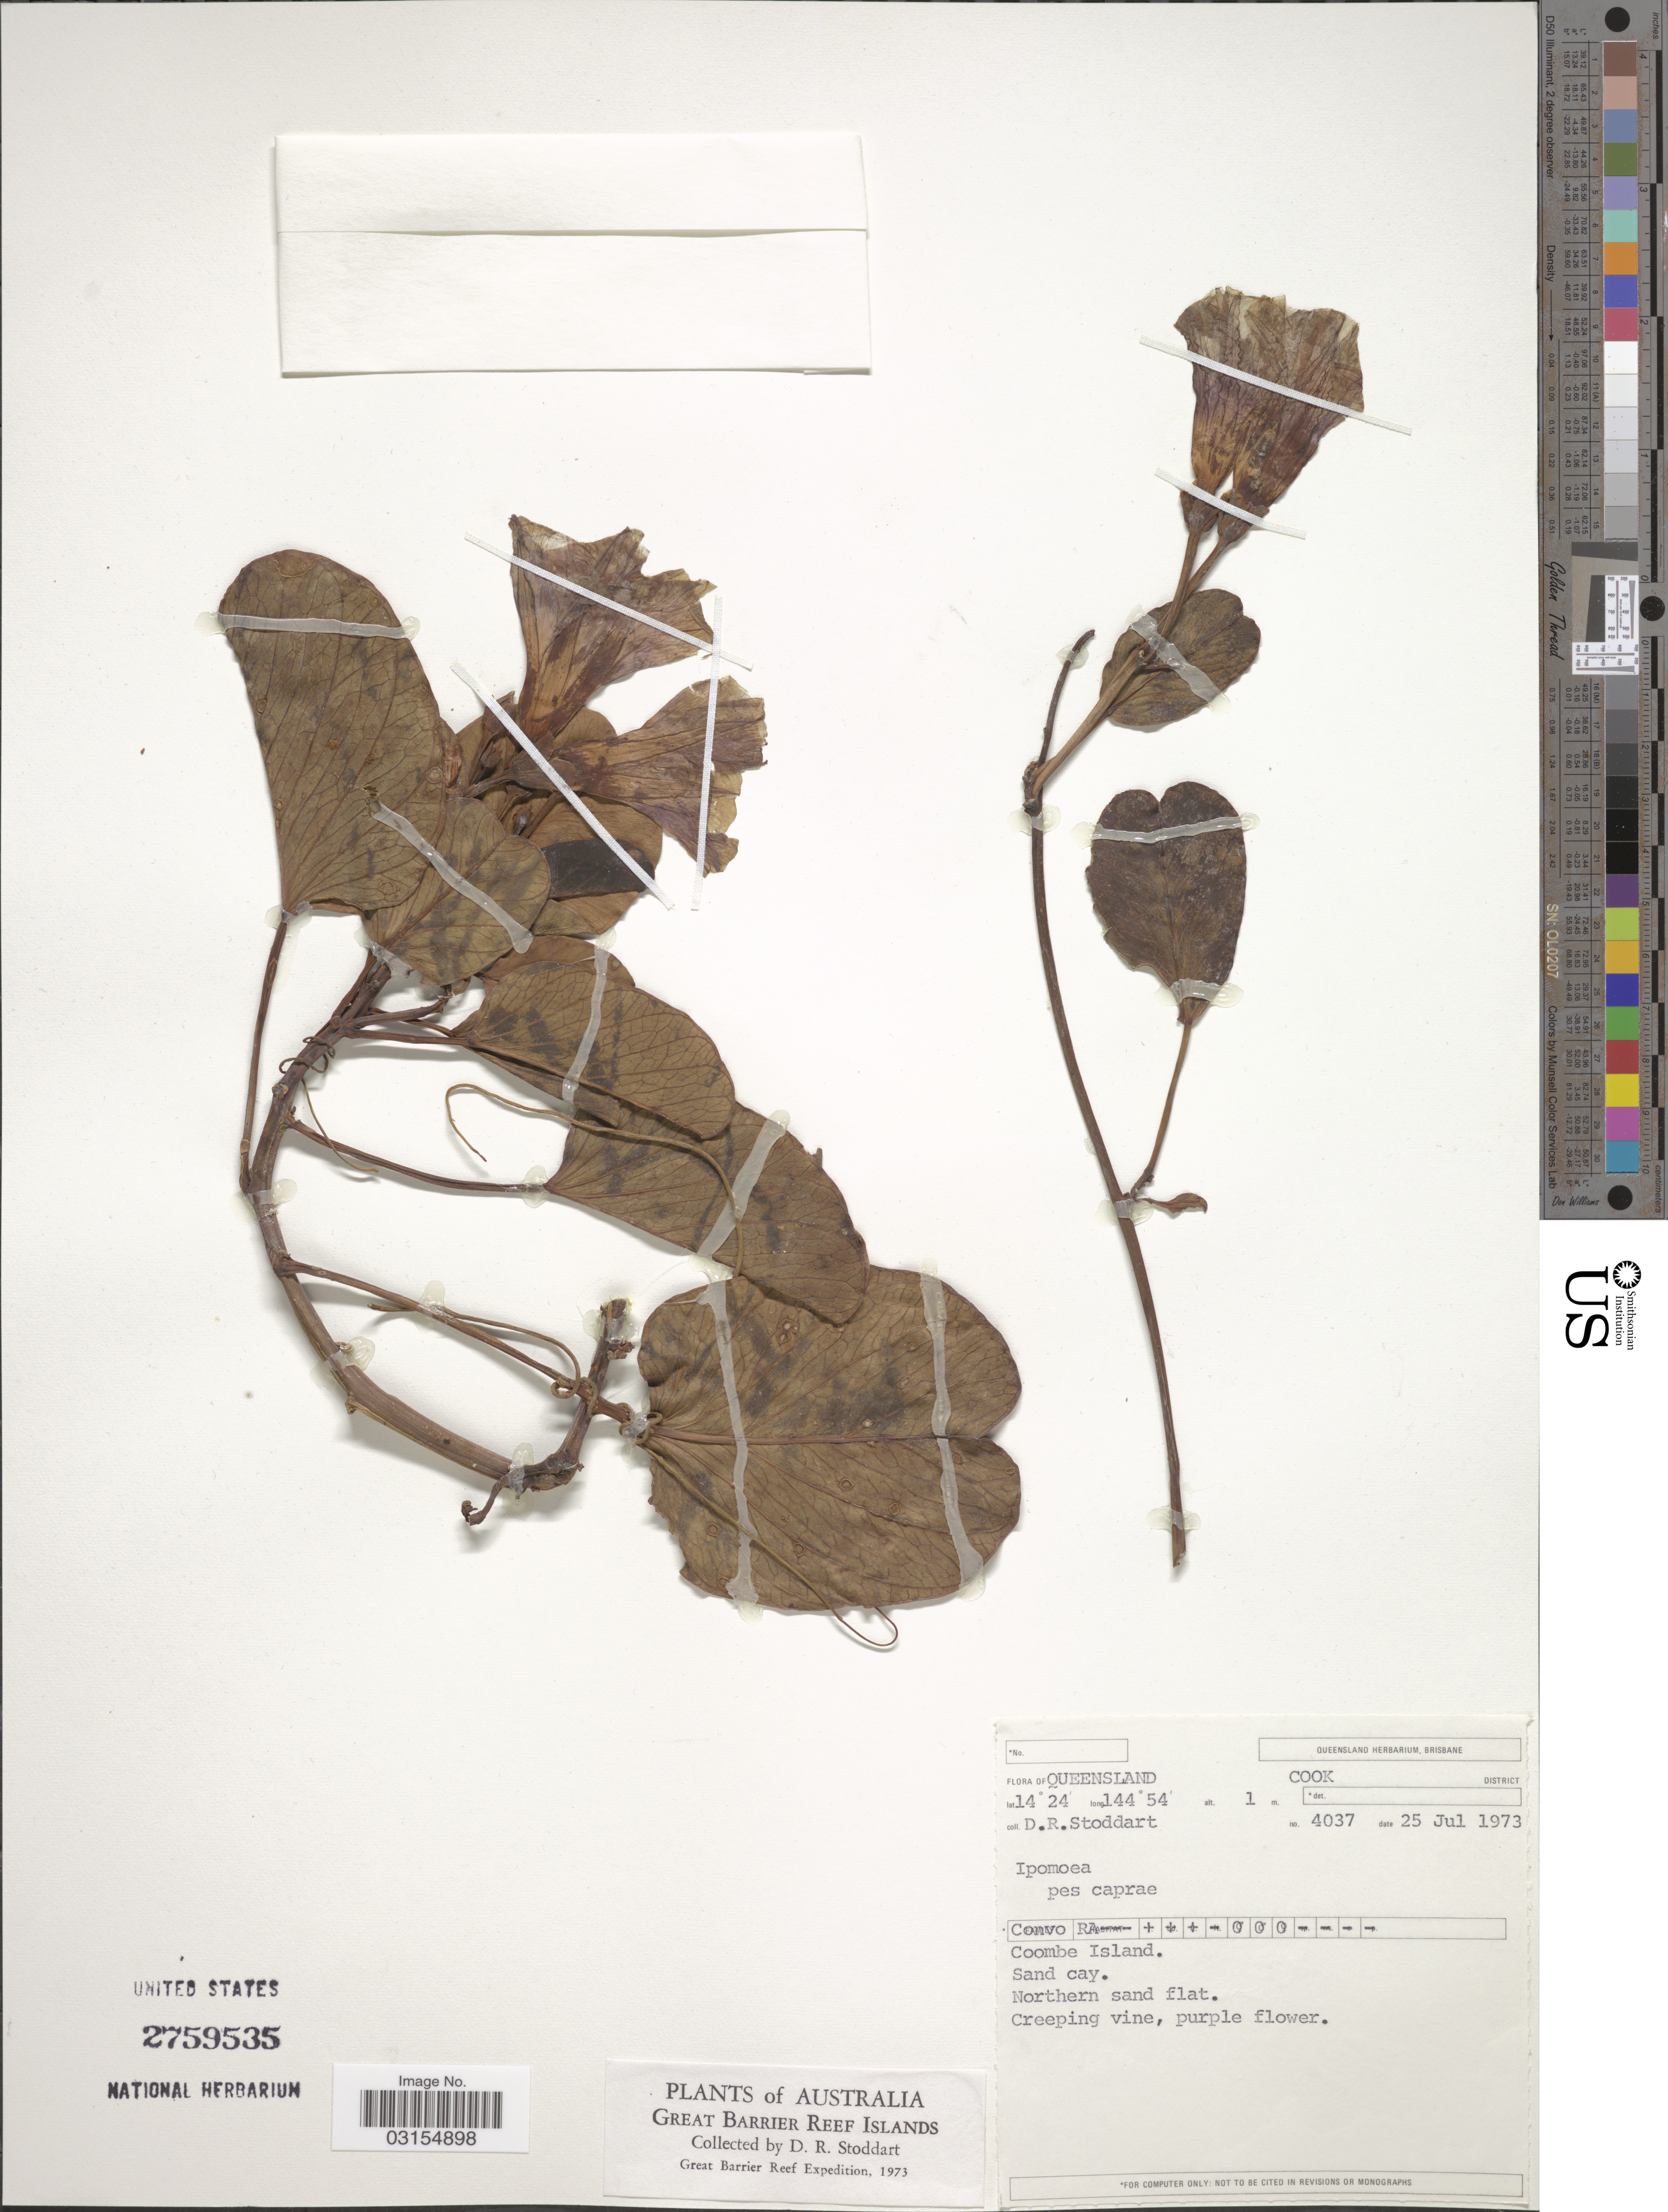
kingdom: Plantae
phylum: Tracheophyta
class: Magnoliopsida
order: Solanales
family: Convolvulaceae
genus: Ipomoea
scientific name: Ipomoea pes-caprae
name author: (L.) R. Br.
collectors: D. R. Stoddart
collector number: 4037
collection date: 1973-07-25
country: Australia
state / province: Queensland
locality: Great Barrier Reef Islands. Cook District. Coombe Island. Sand cay.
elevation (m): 1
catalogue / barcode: US 2759535